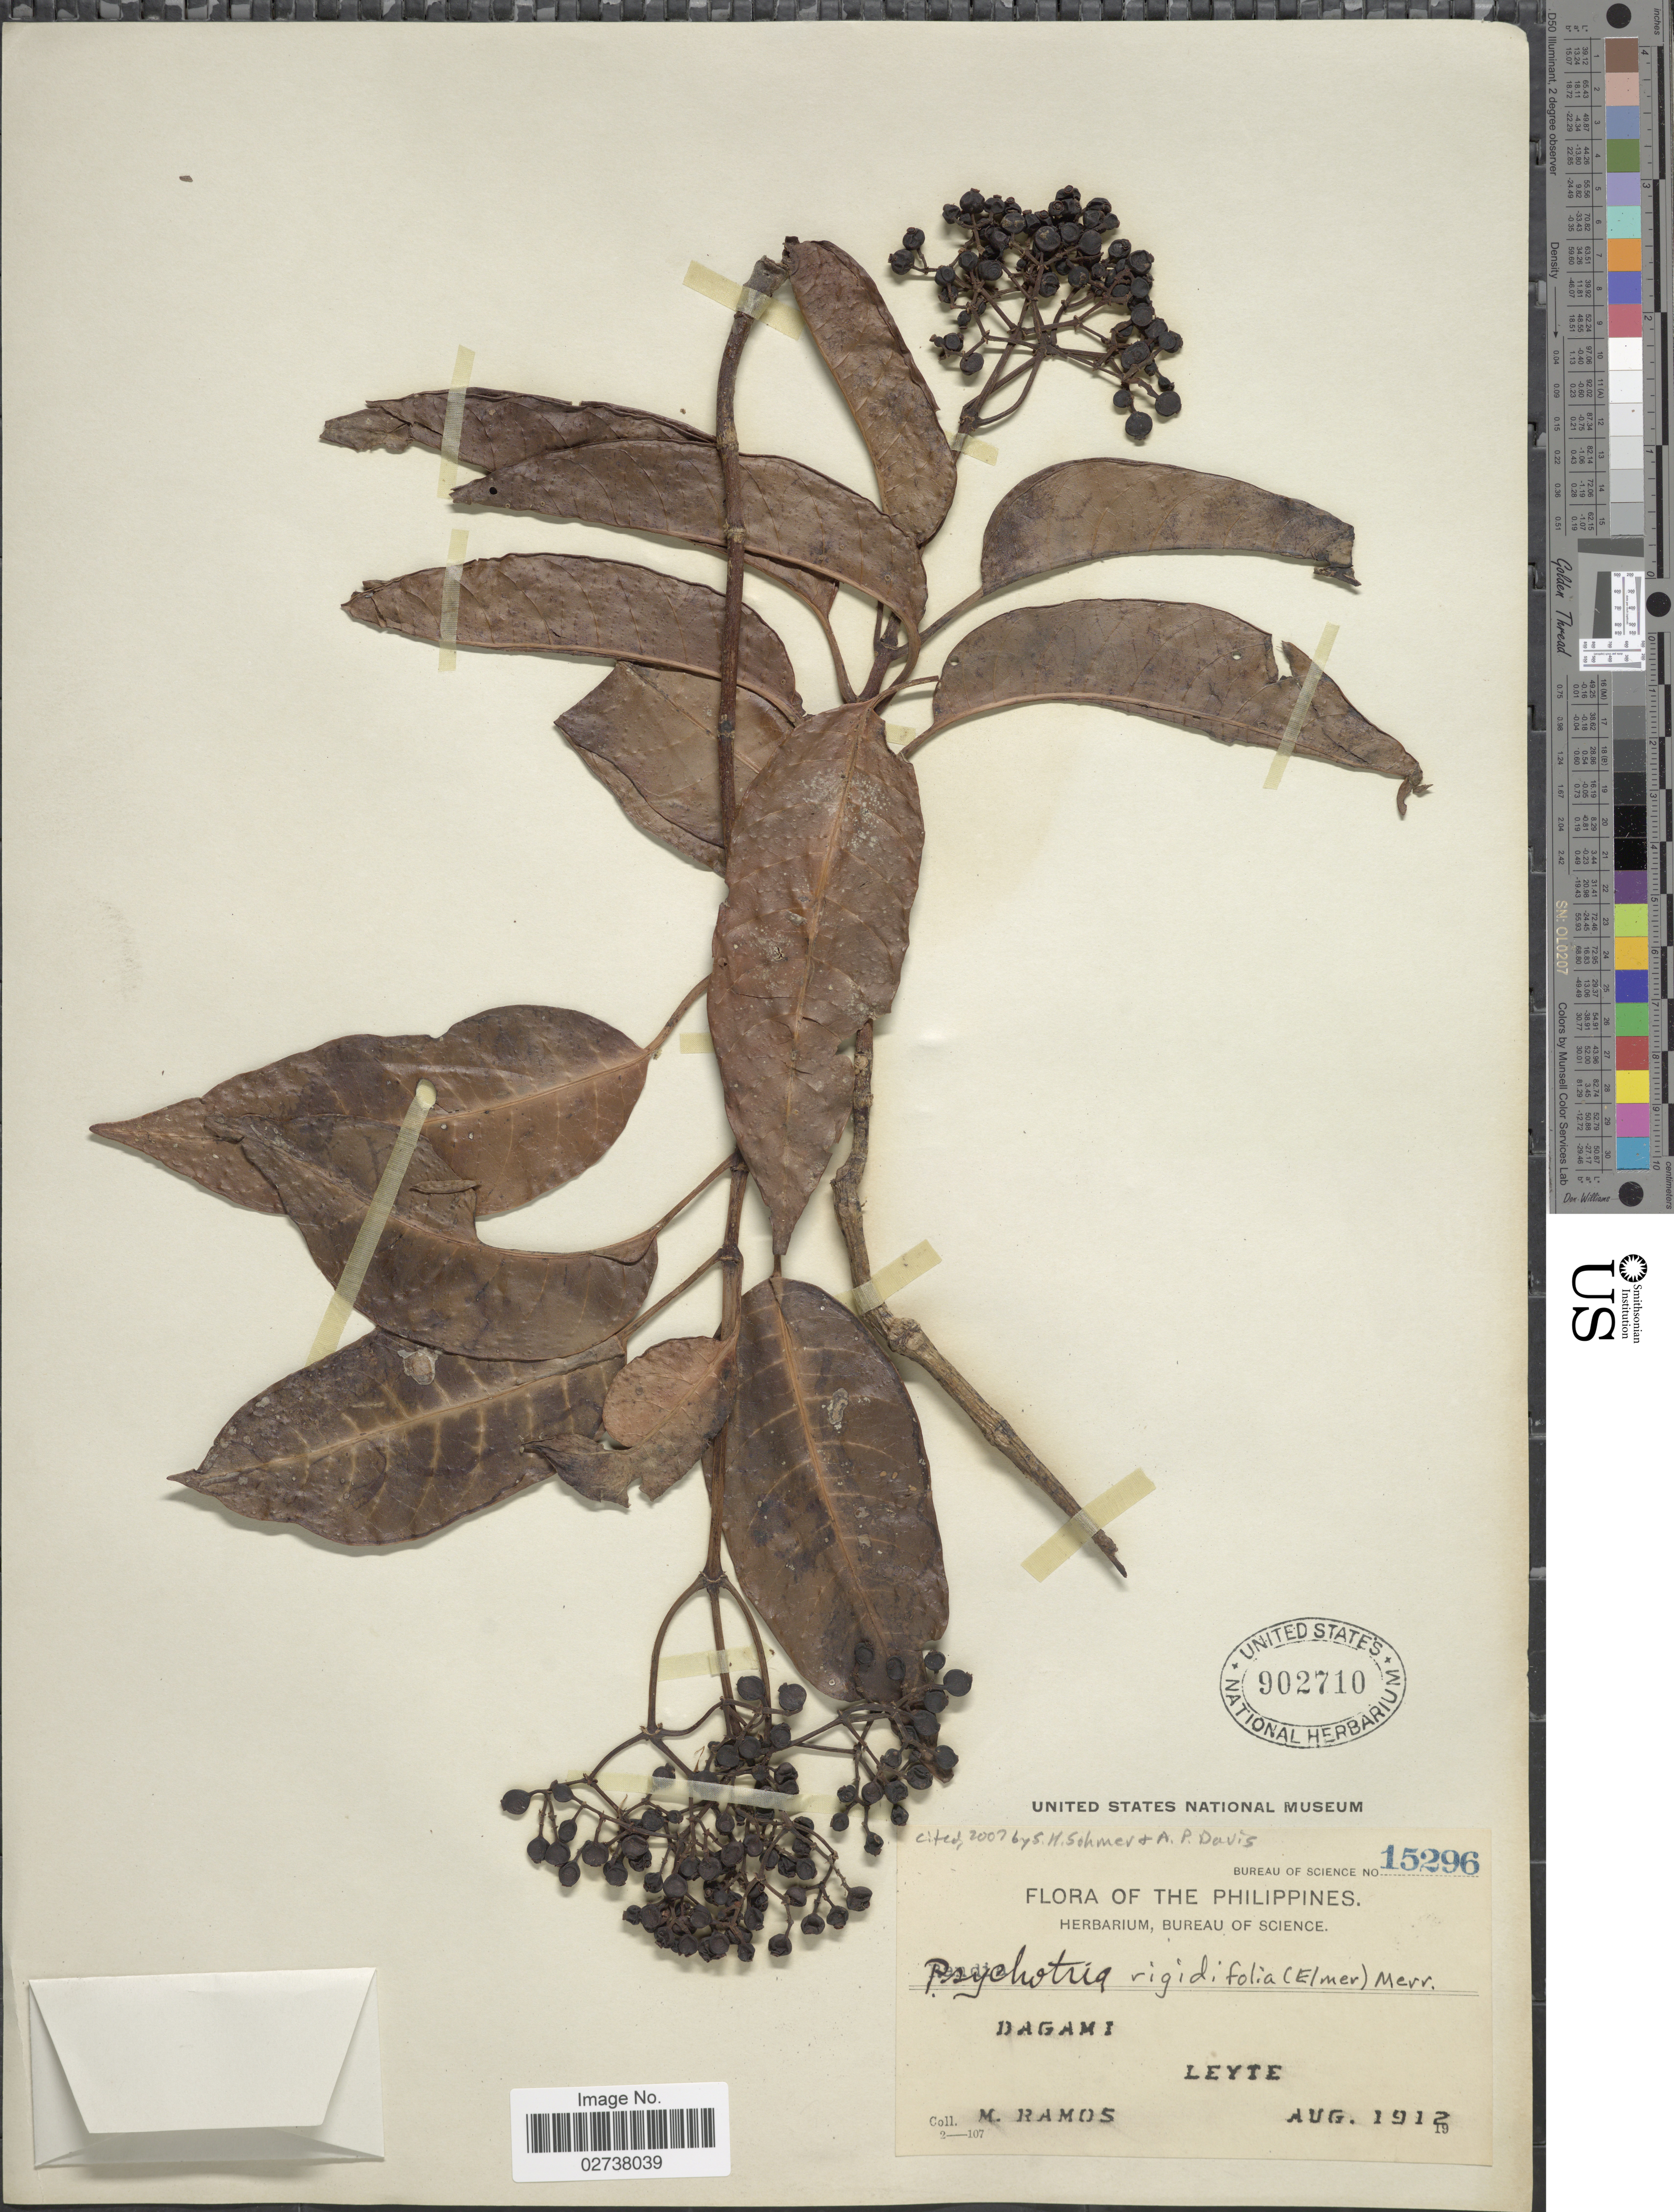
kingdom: Plantae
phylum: Tracheophyta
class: Magnoliopsida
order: Gentianales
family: Rubiaceae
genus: Psychotria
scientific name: Psychotria rigidifolia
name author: (Elmer) Merr.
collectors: M. Ramos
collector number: Bureau of Science 15296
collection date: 1912-08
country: Philippines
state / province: Eastern Visayas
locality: Dagami, Leyte.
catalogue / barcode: US 902710